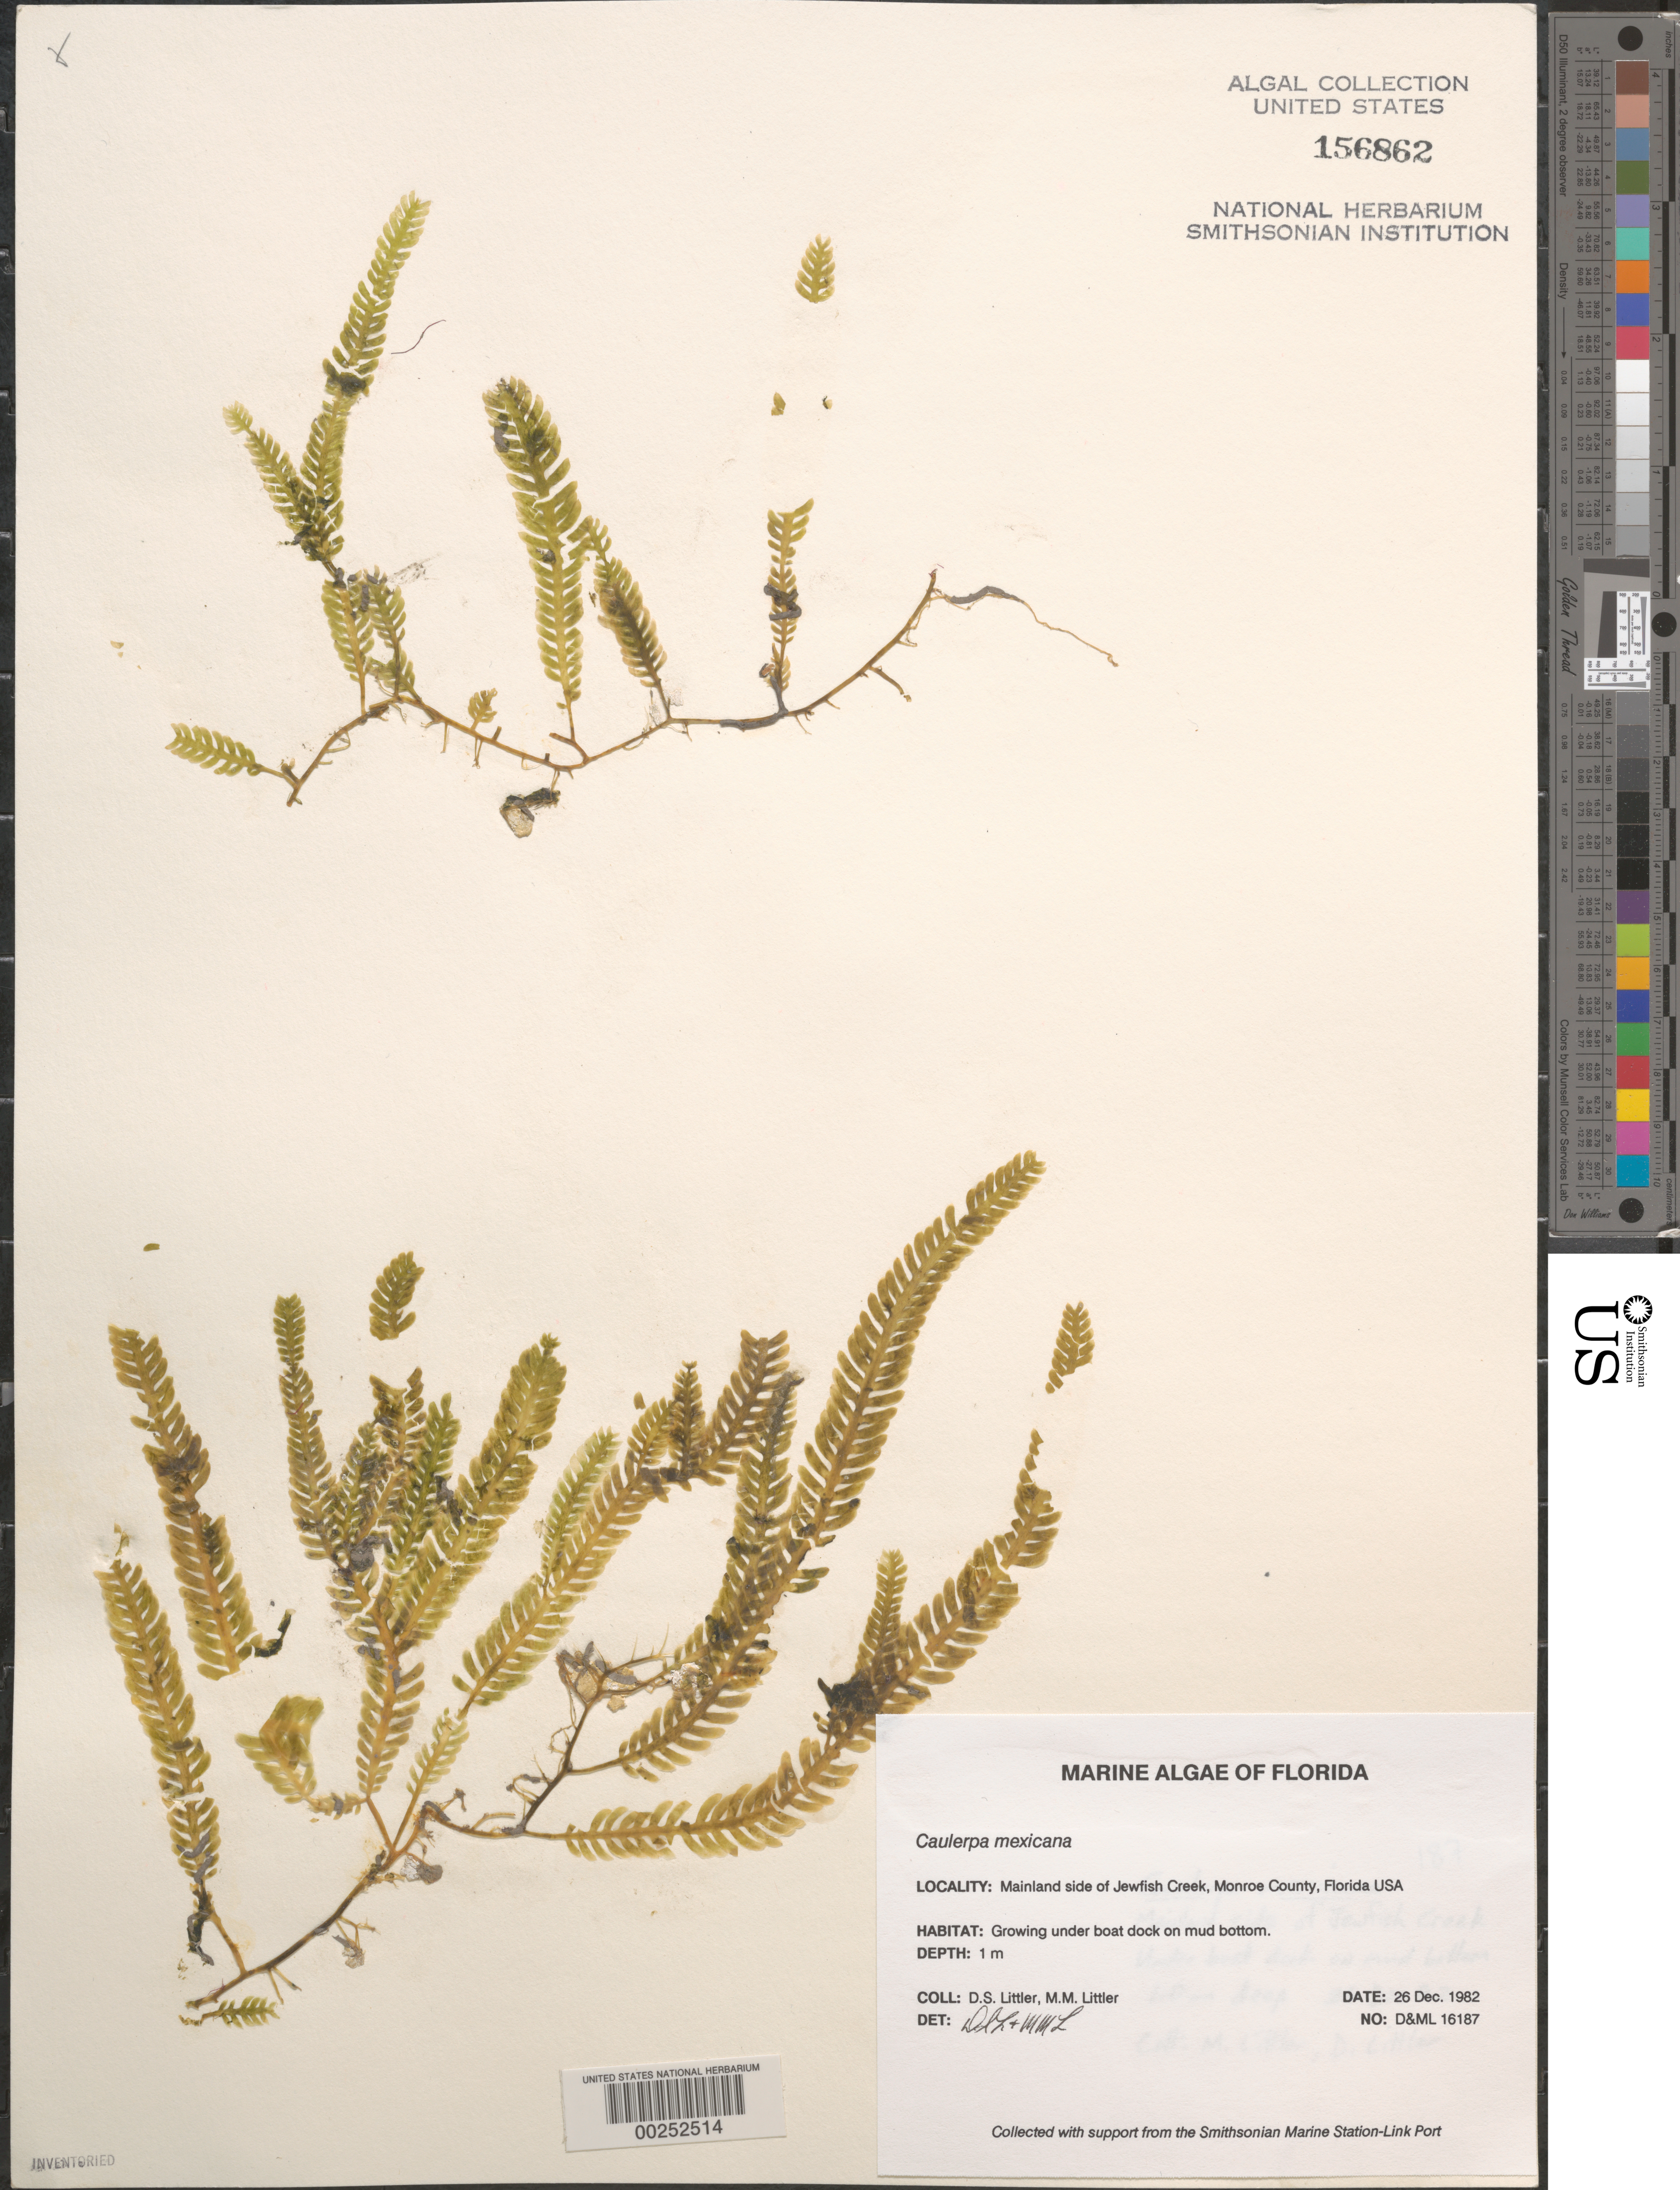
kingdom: Plantae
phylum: Chlorophyta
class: Ulvophyceae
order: Bryopsidales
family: Caulerpaceae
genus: Caulerpa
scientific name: Caulerpa mexicana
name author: Sond. ex Kütz.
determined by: Littler, D. S.; Littler, M. M.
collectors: D. S. Littler & M. M. Littler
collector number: D&ML 16187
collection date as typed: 26 Dec 1982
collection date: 1982-12-26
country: United States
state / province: Florida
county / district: Monroe County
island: Key Largo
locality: Jewfish Creek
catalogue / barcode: US 156862